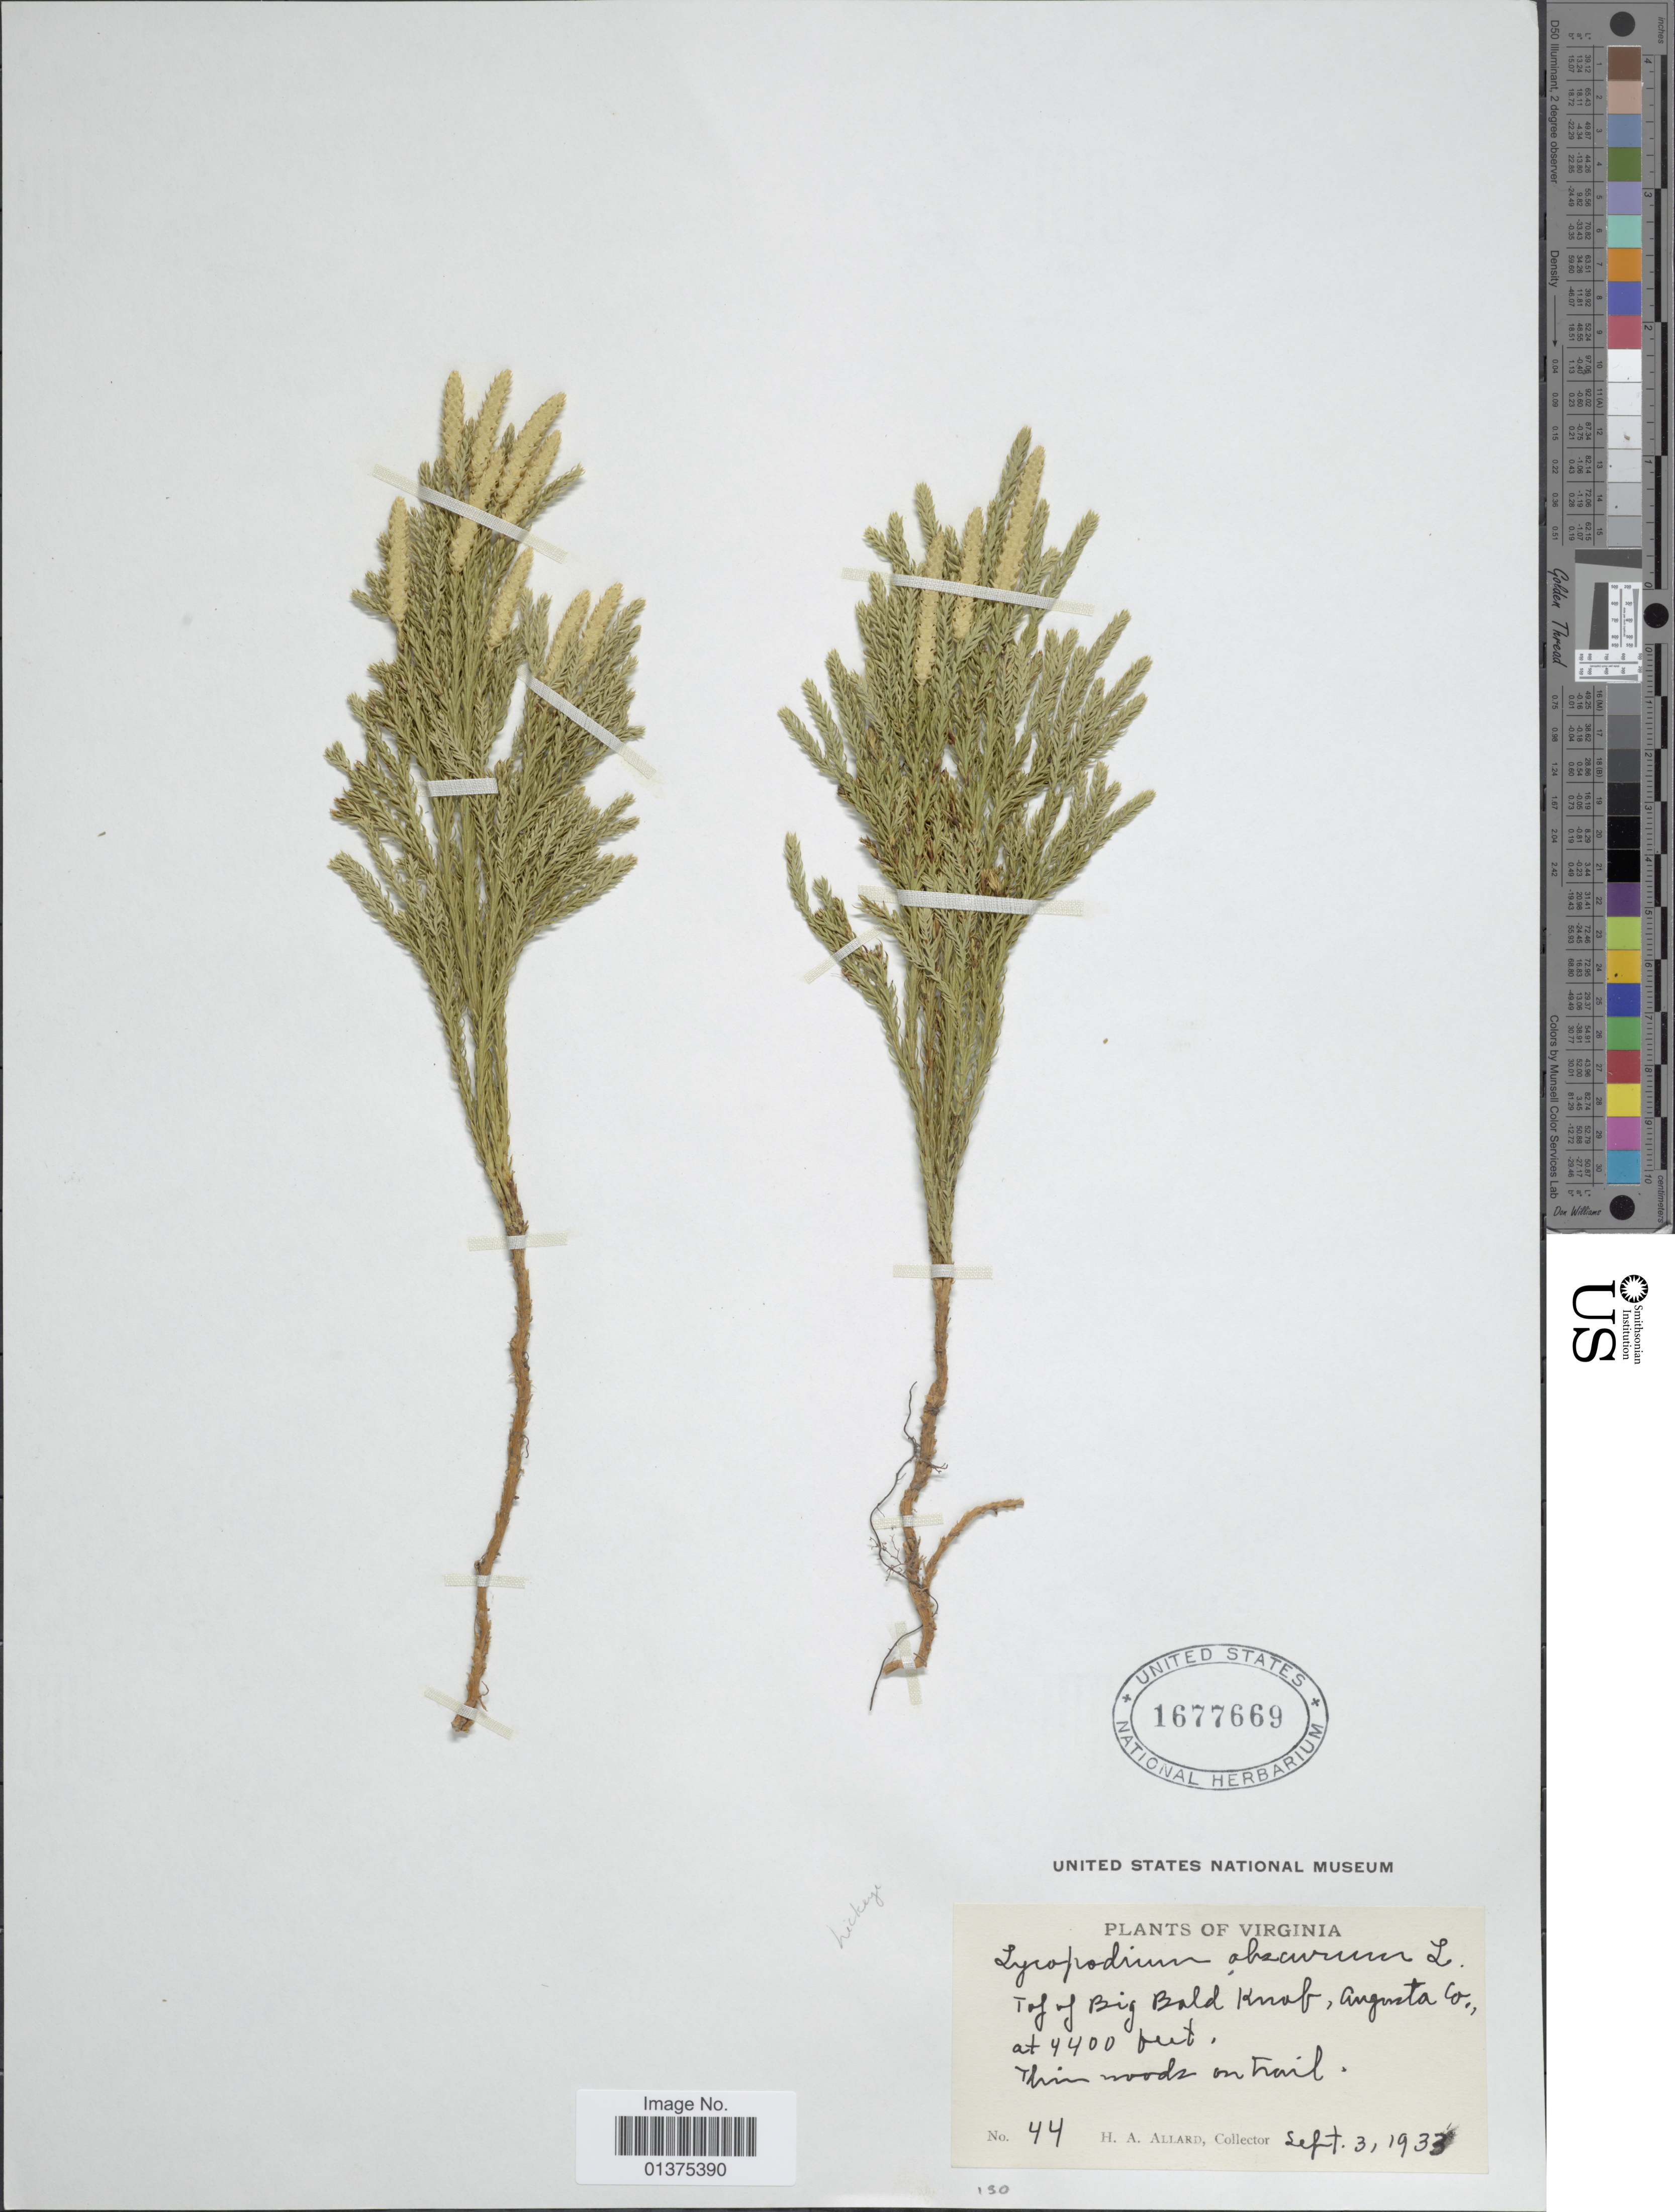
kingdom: Plantae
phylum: Tracheophyta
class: Lycopodiopsida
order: Lycopodiales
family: Lycopodiaceae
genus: Dendrolycopodium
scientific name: Dendrolycopodium hickeyi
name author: (W.H. Wagner et al.) A. Haines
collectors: H. A. Allard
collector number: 44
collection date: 1933-09-03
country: United States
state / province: Virginia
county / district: Augusta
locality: Top of Big Bald knob, Augusta Co.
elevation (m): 1341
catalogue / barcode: US 1677669